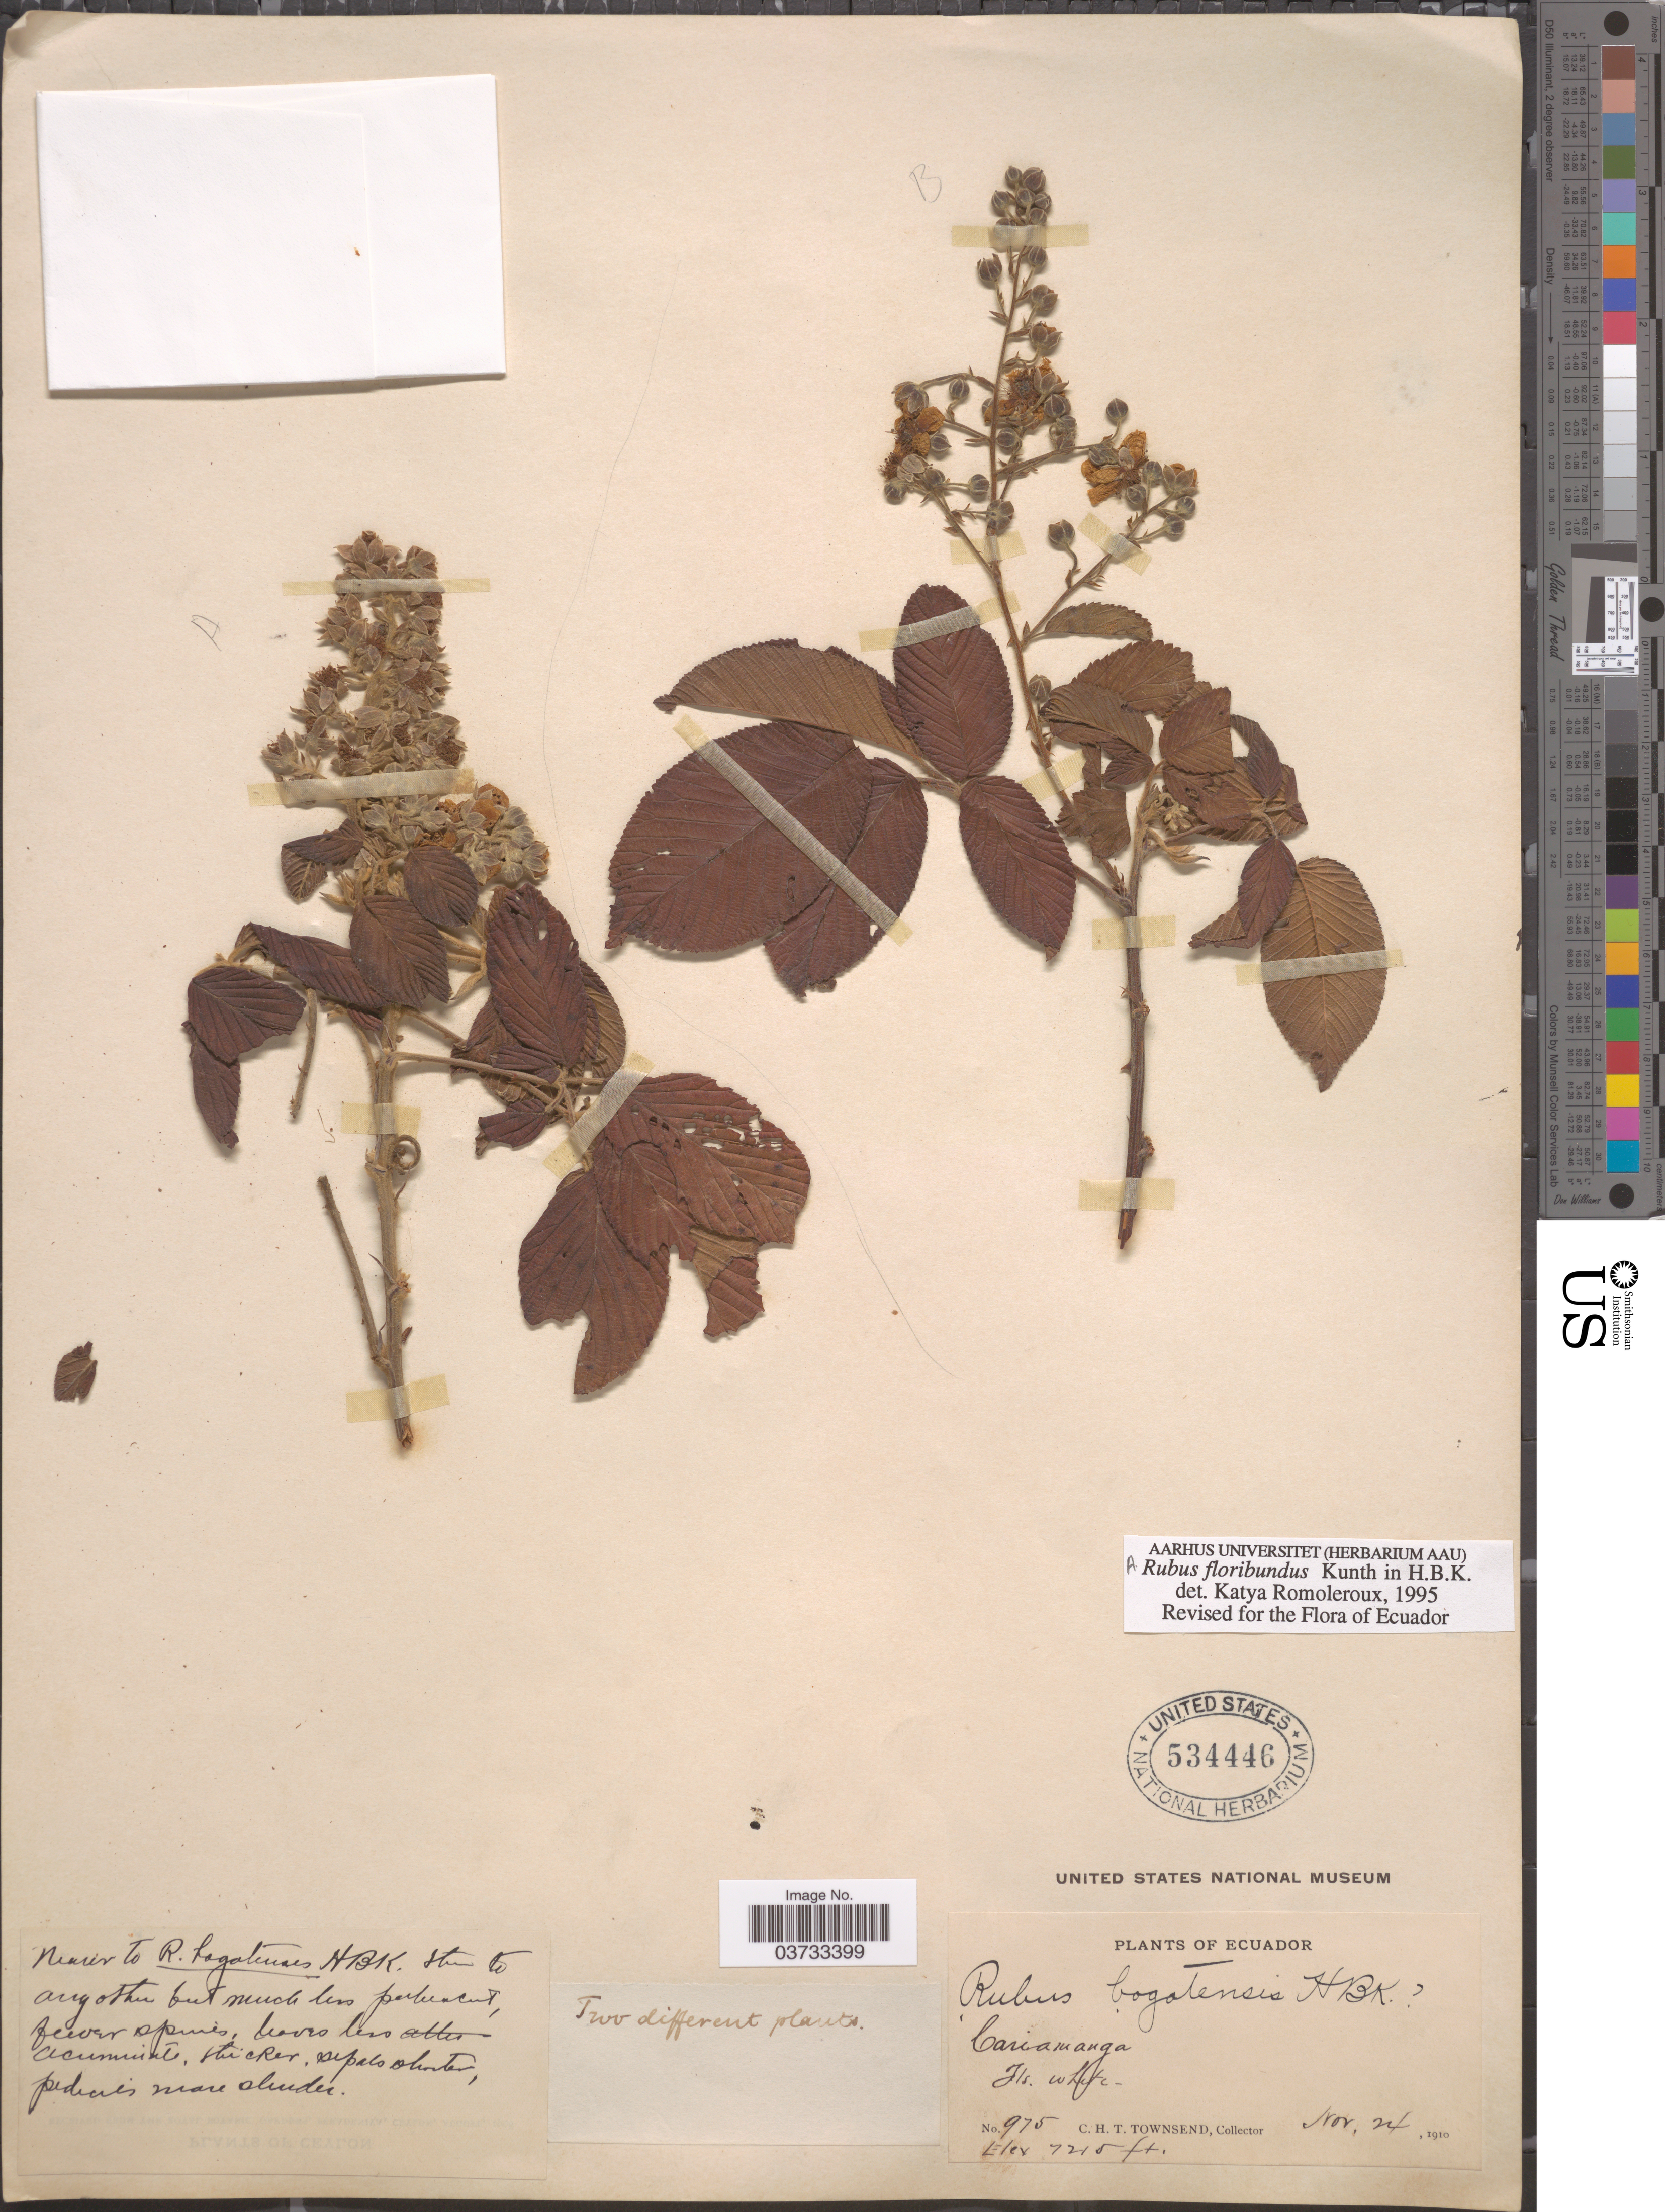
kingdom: Plantae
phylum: Tracheophyta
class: Magnoliopsida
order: Rosales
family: Rosaceae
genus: Rubus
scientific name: Rubus floribundus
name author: Kunth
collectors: C. H. T. Townsend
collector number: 975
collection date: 1910-11-24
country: Nicaragua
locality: Cariamanga.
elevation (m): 2199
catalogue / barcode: US 534446